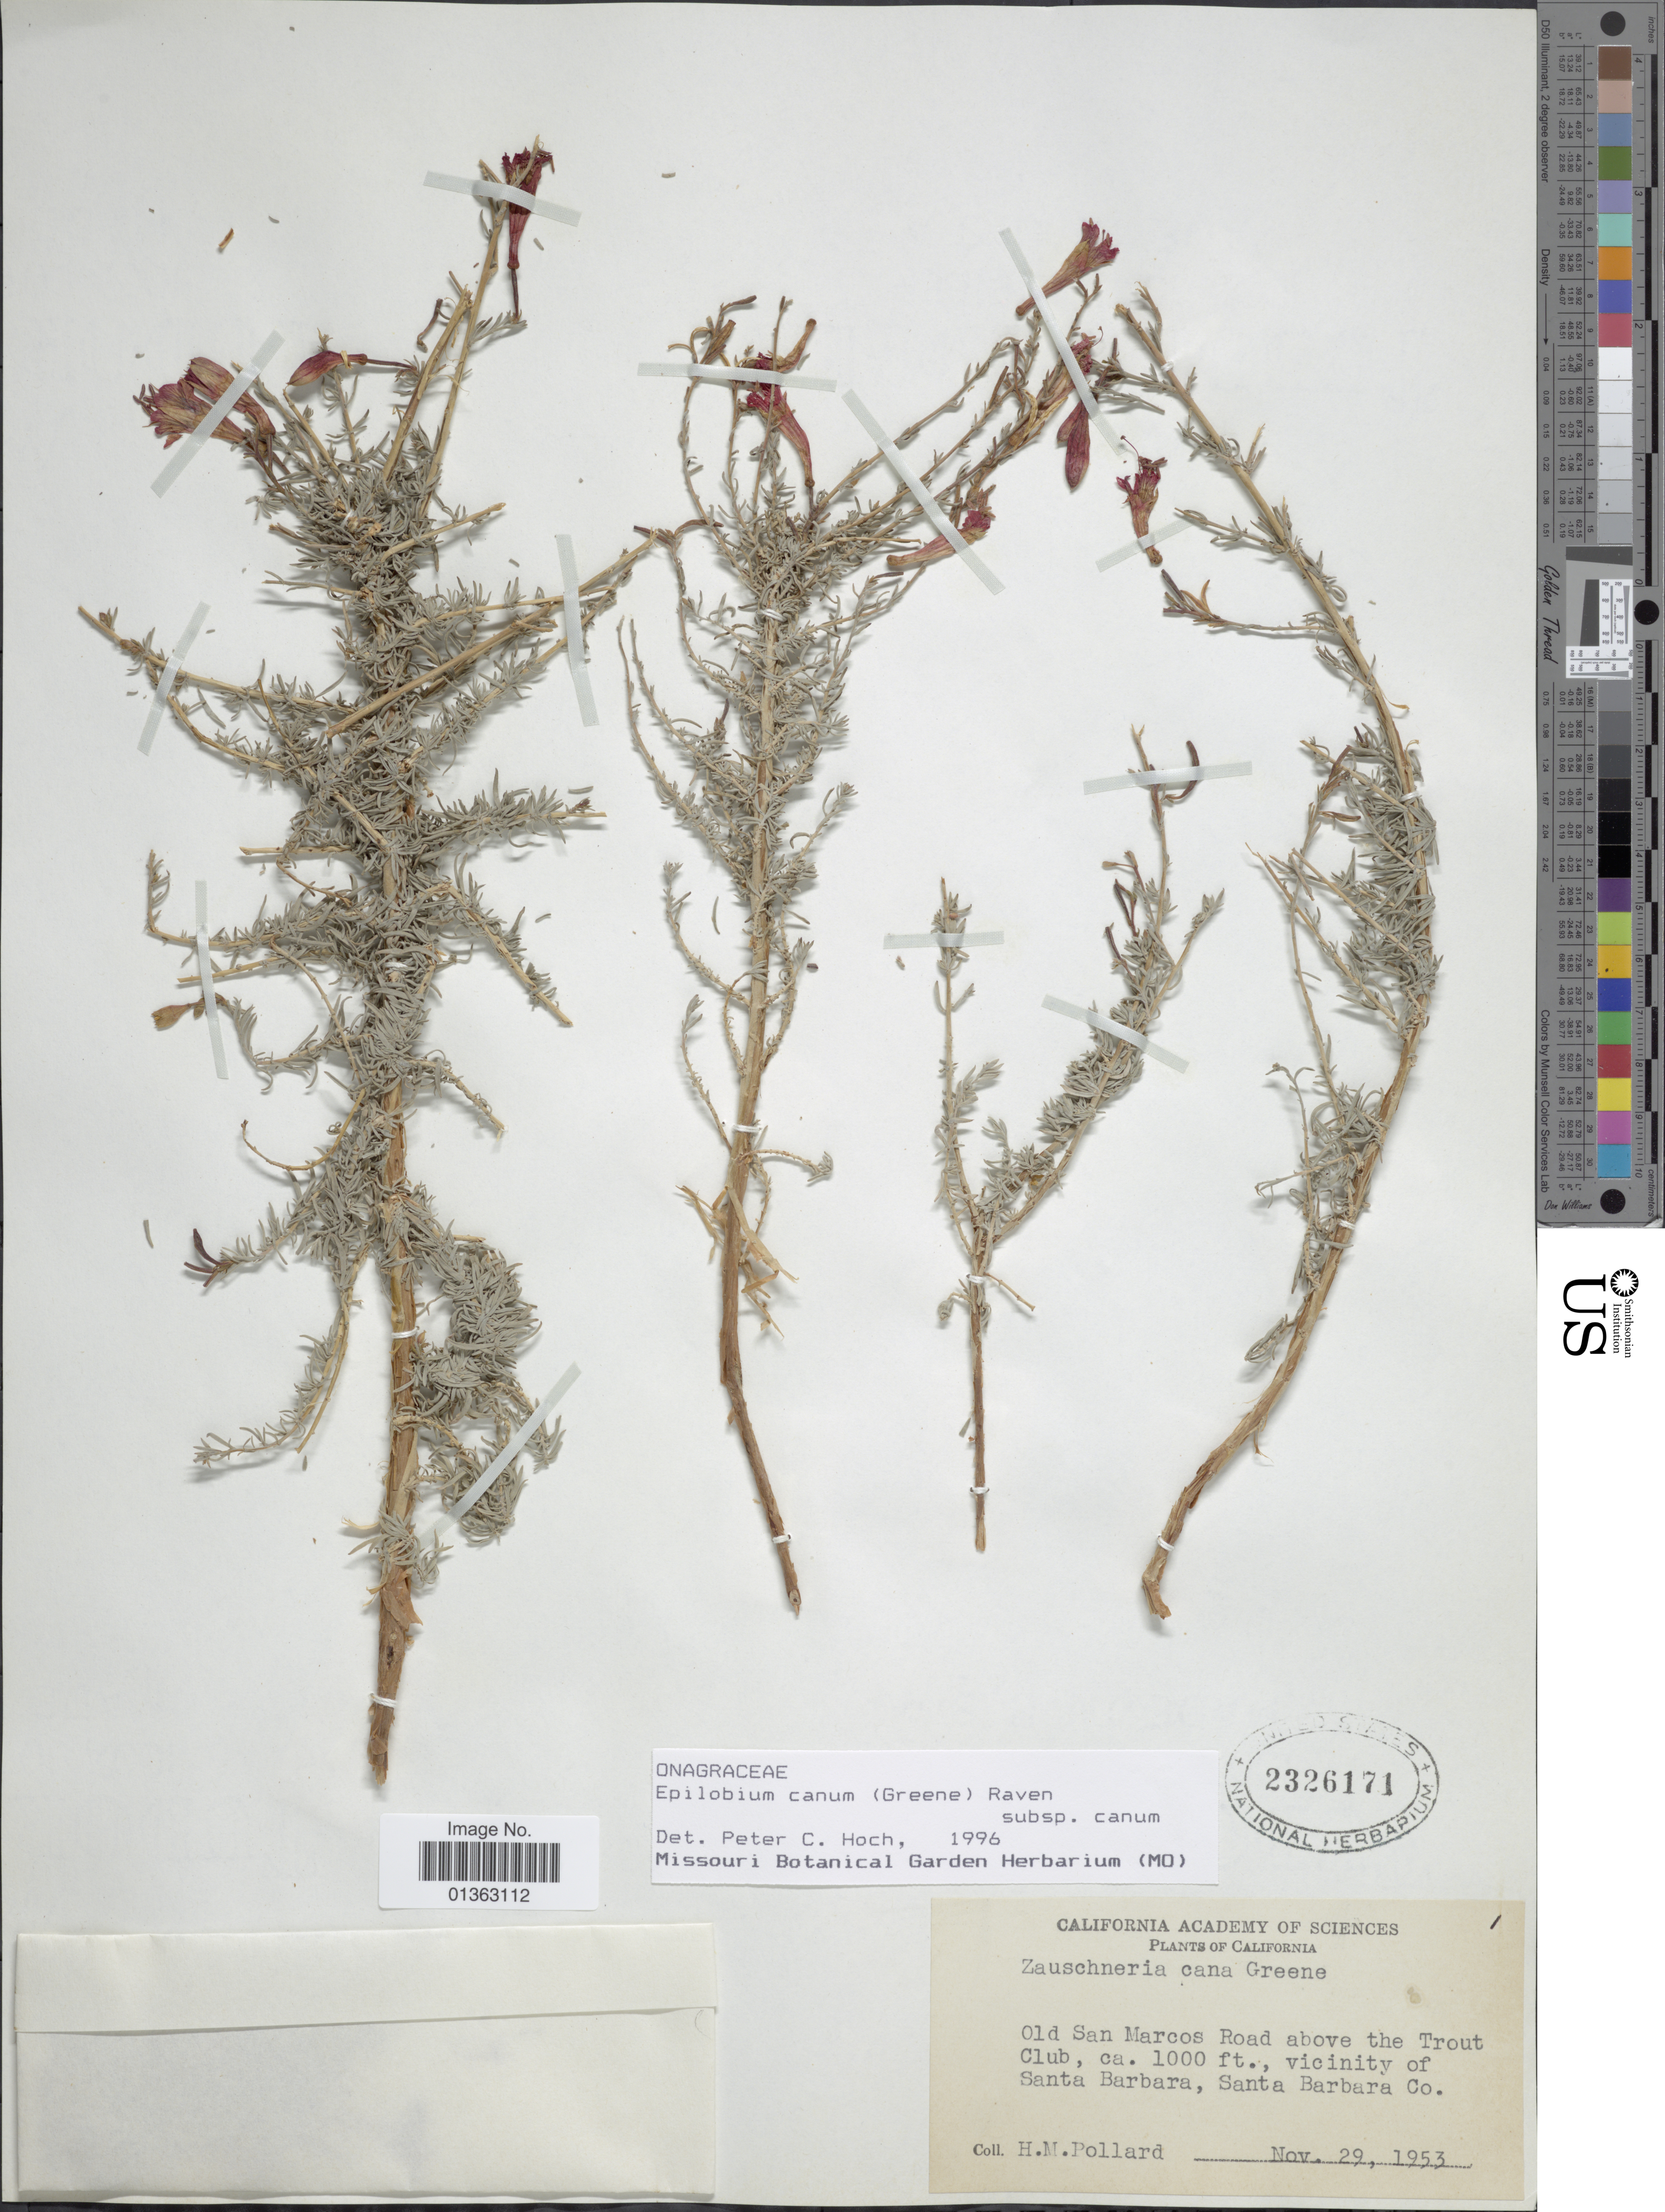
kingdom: Plantae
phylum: Tracheophyta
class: Magnoliopsida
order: Myrtales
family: Onagraceae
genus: Epilobium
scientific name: Epilobium canum subsp. canum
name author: (Greene) P.H. Raven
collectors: H. M. Pollard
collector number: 1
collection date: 1953-11-29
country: United States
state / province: California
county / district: Santa Barbara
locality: Old San Marcos Road above the Trout Club, vicinity of Santa Barbara, Santa Barbara Co.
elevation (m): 305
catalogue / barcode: US 2326171